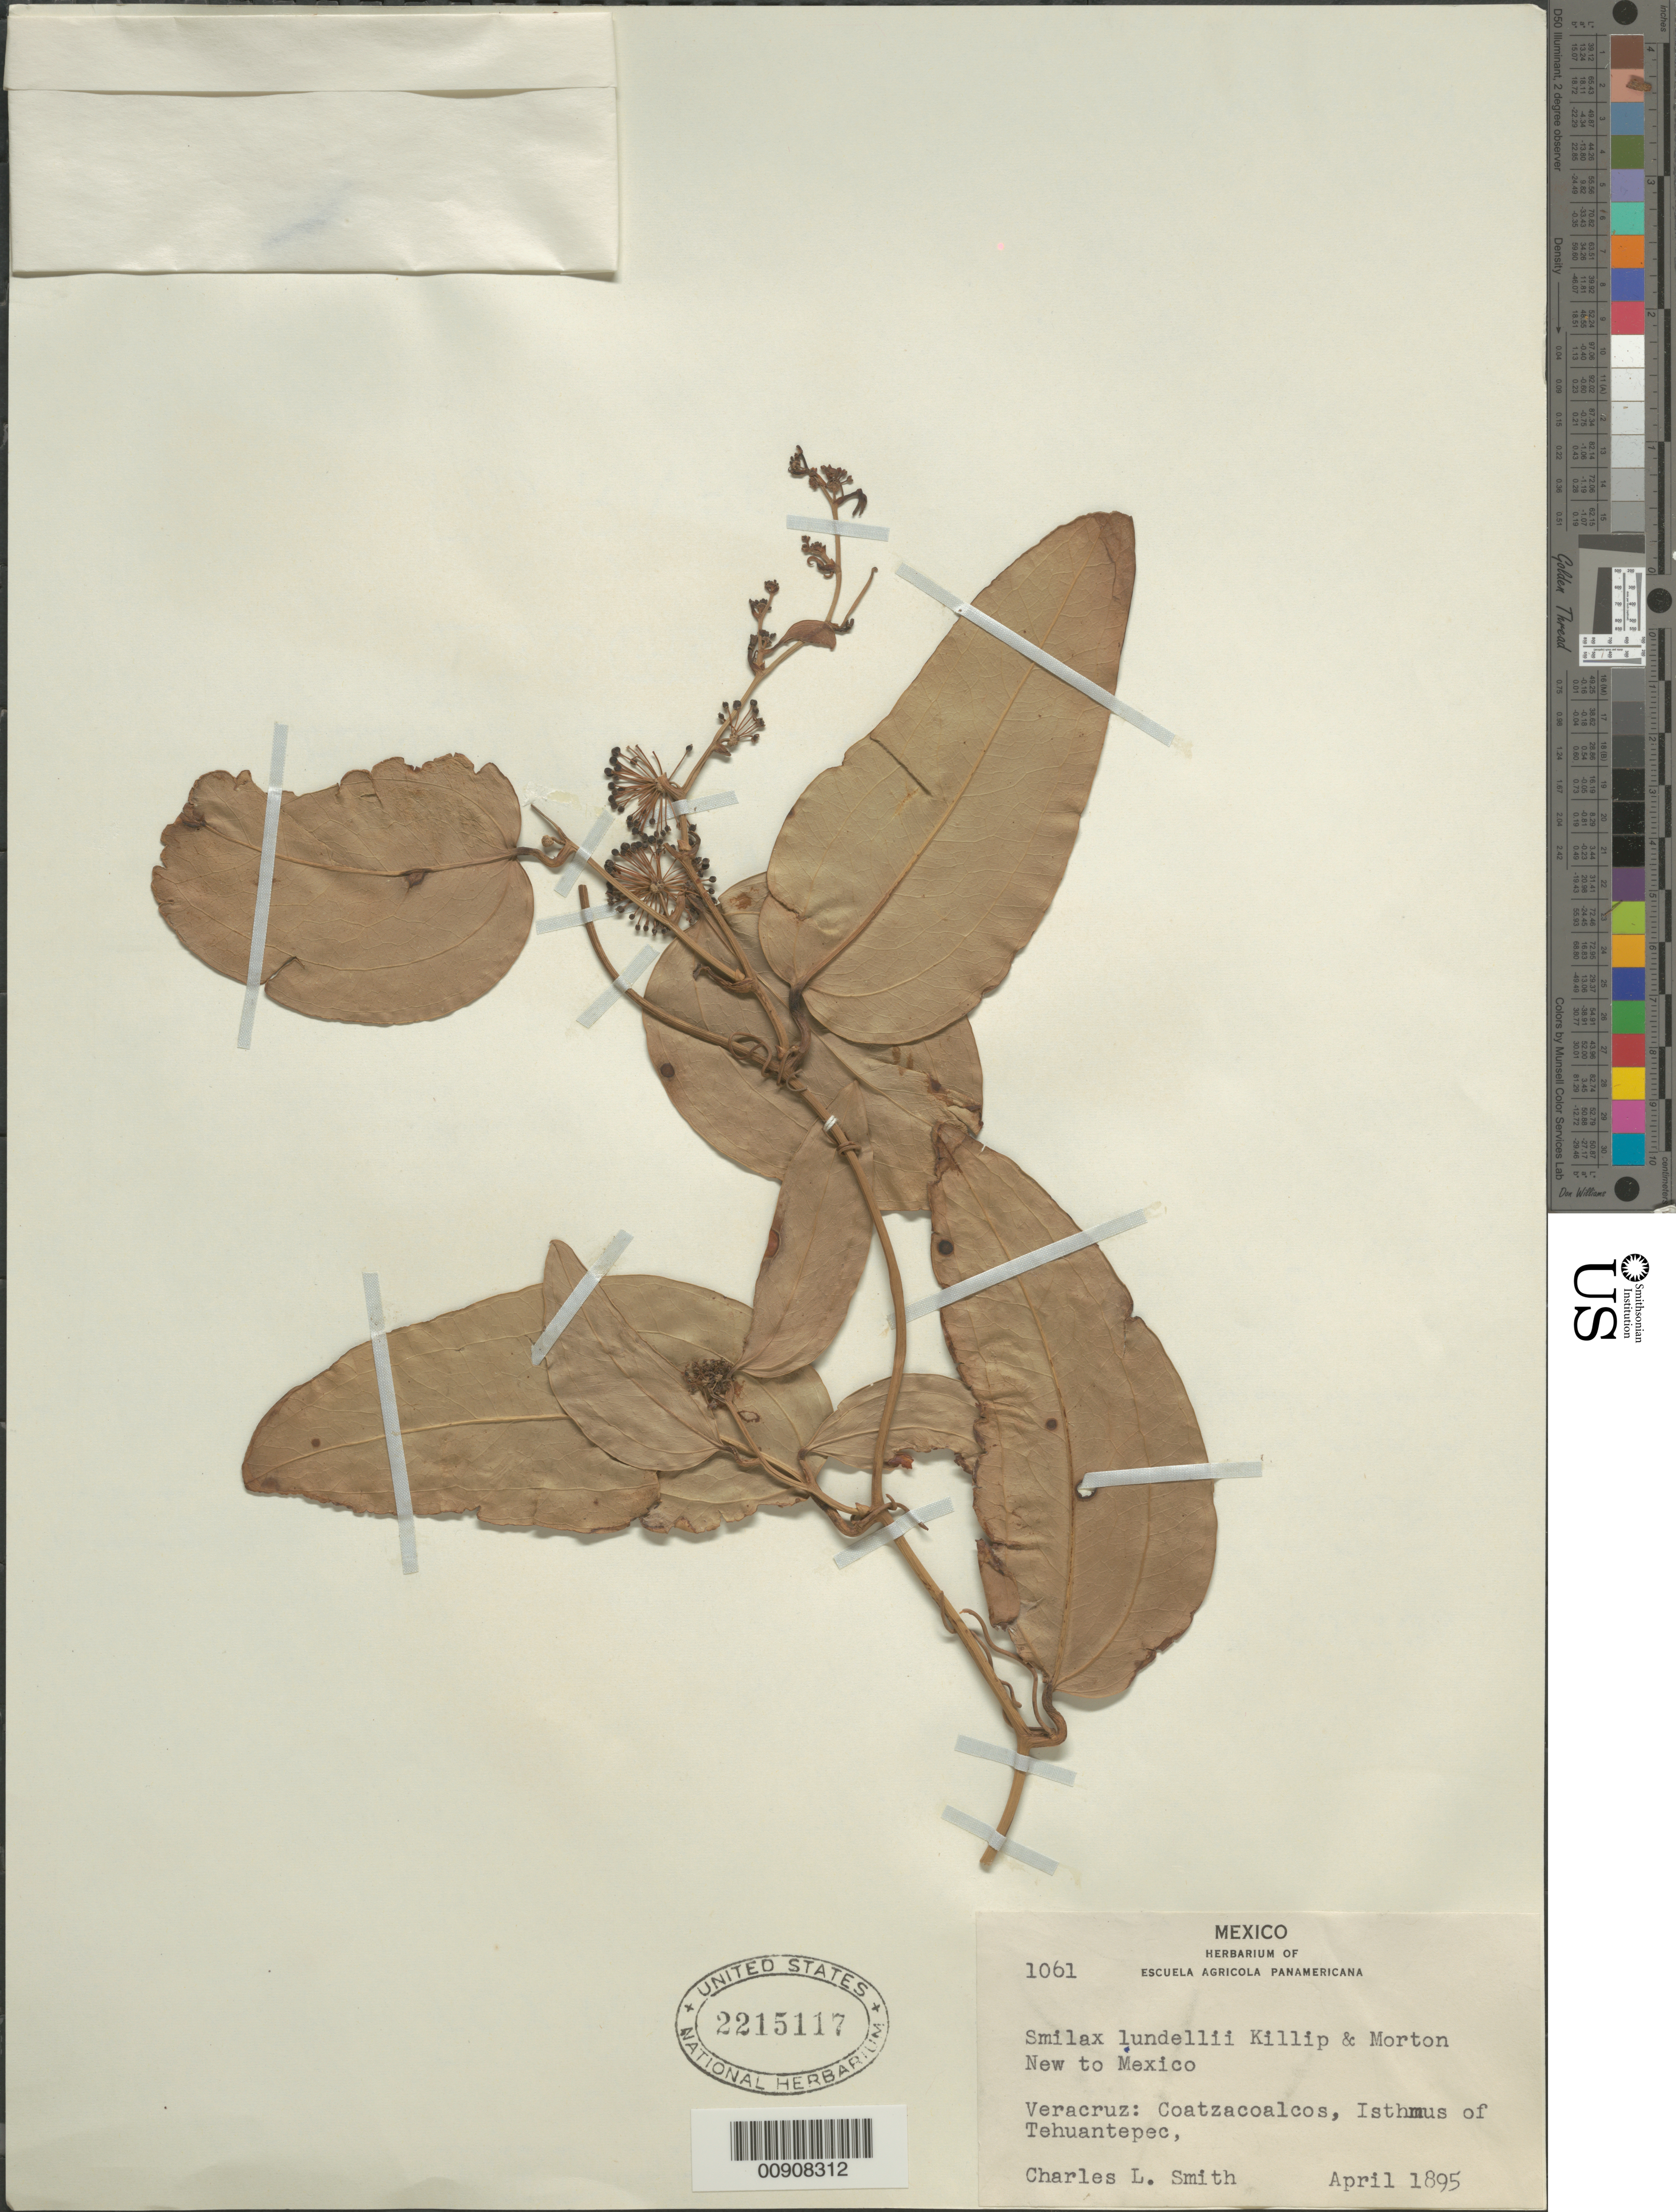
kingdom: Plantae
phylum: Tracheophyta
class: Liliopsida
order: Liliales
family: Smilacaceae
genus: Smilax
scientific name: Smilax lundellii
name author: Killip & C.V. Morton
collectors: C. L. Smith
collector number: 1061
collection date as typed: Apr 1895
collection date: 1895-04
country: Mexico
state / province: Veracruz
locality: Veracruz: Coatzacoalcos, Isthmus of Tehuantepec.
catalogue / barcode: US 2215117